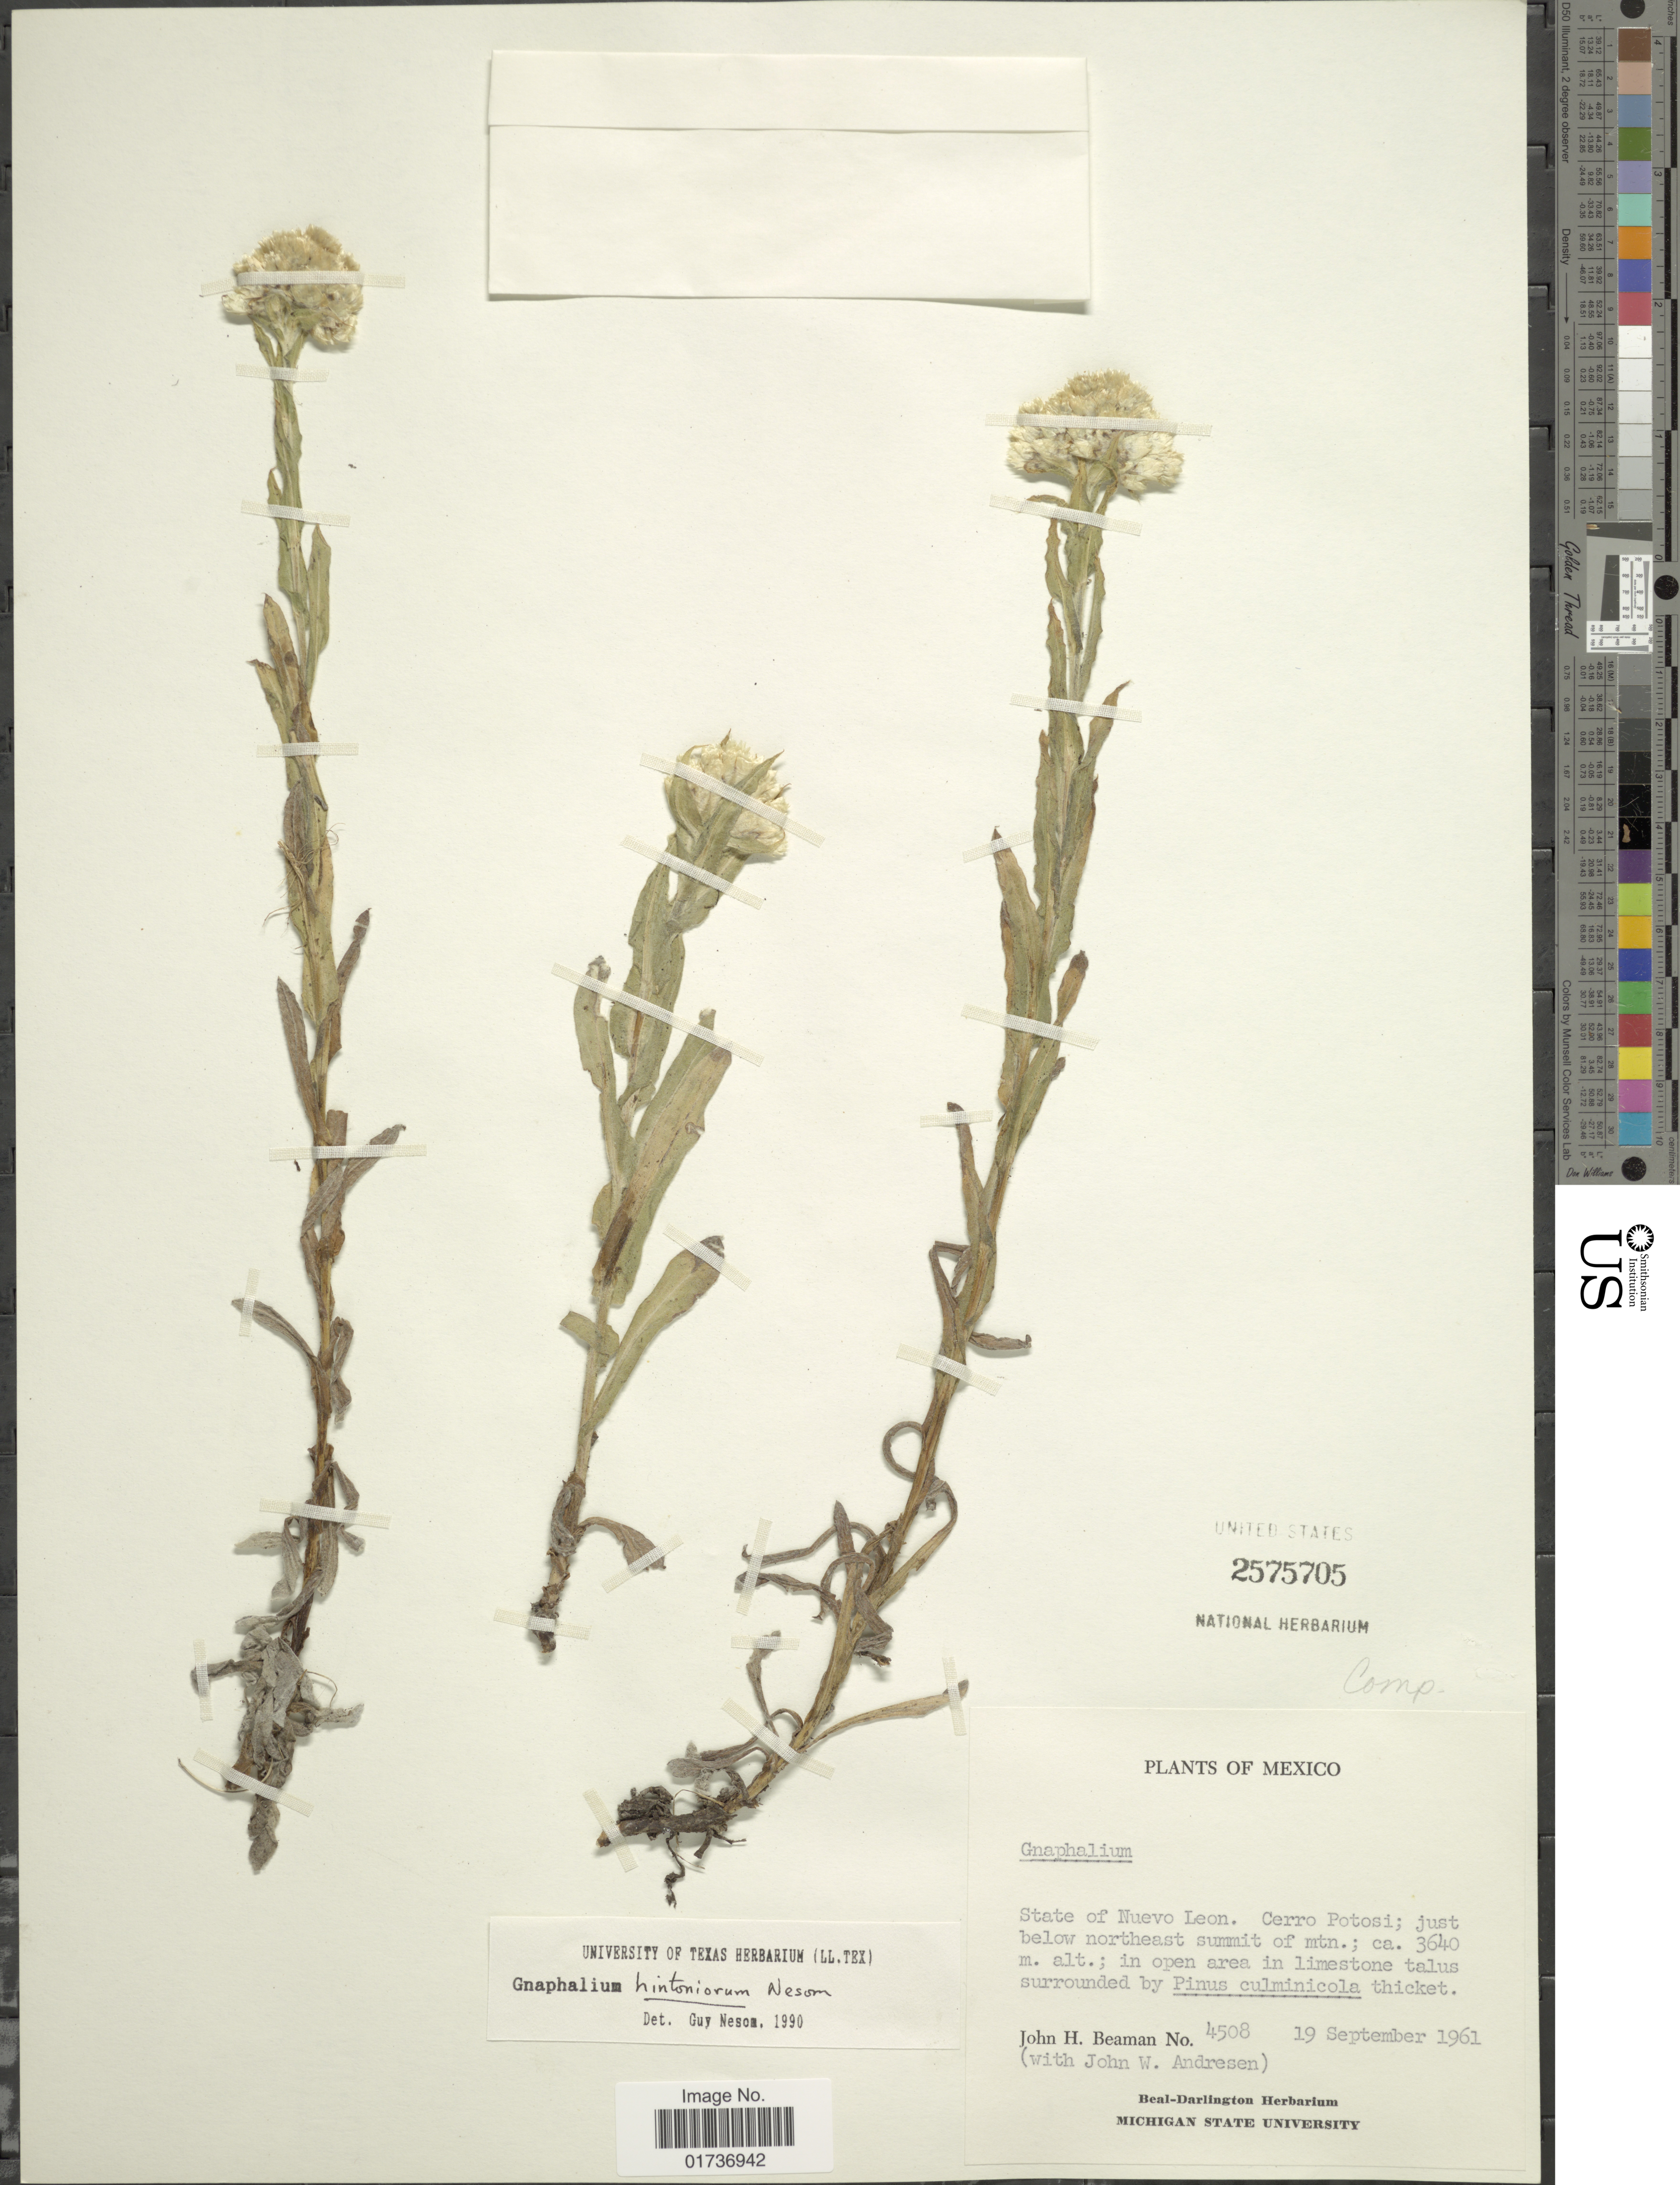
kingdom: Plantae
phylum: Tracheophyta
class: Magnoliopsida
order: Asterales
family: Asteraceae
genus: Gnaphalium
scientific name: Gnaphalium hintoniorum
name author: G.L. Nesom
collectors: J. H. Beaman & J. Andrésen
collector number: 4508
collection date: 1961-09-19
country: Mexico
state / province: Nuevo León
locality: Cerro Potosi; just below northeast summit of mtn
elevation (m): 3640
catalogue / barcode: US 2575705